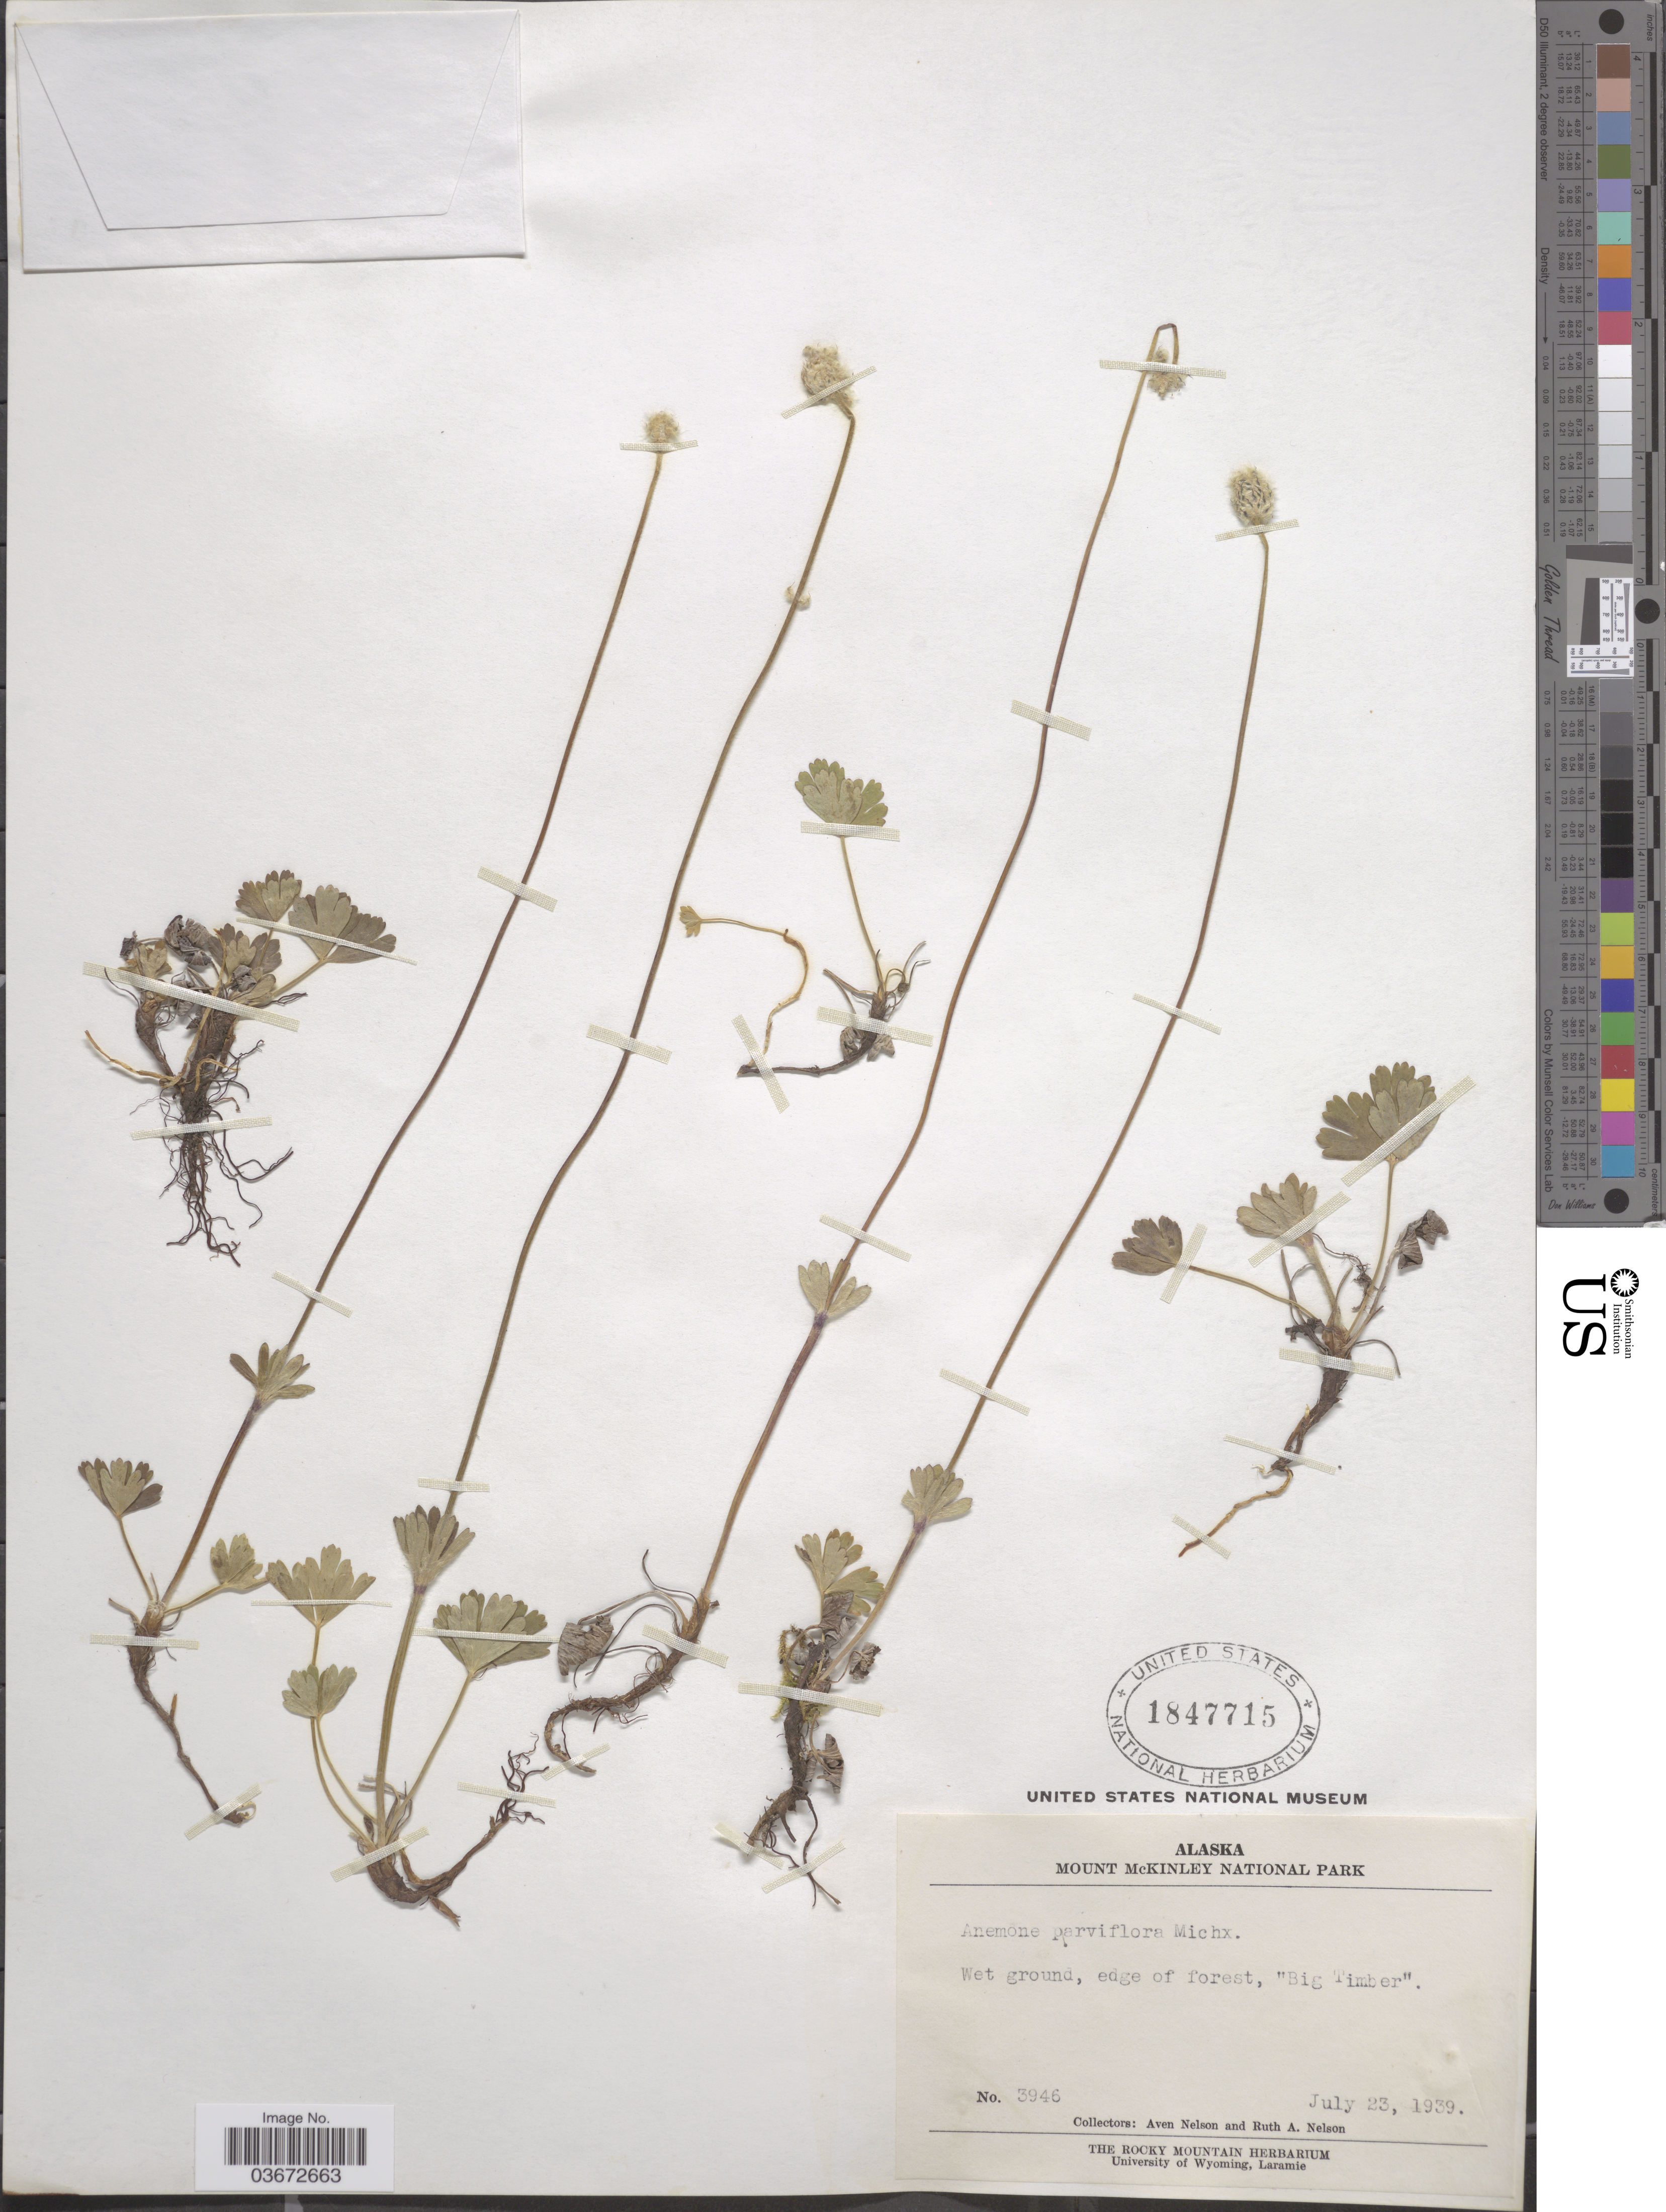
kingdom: Plantae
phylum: Tracheophyta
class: Magnoliopsida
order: Ranunculales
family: Ranunculaceae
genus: Anemone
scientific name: Anemone parviflora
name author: Michx.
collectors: A. Nelson & R. A. Nelson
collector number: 3946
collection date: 1939-07-23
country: United States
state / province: Alaska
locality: Mount McKinley National Park. "Big Timber".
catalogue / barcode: US 1847715